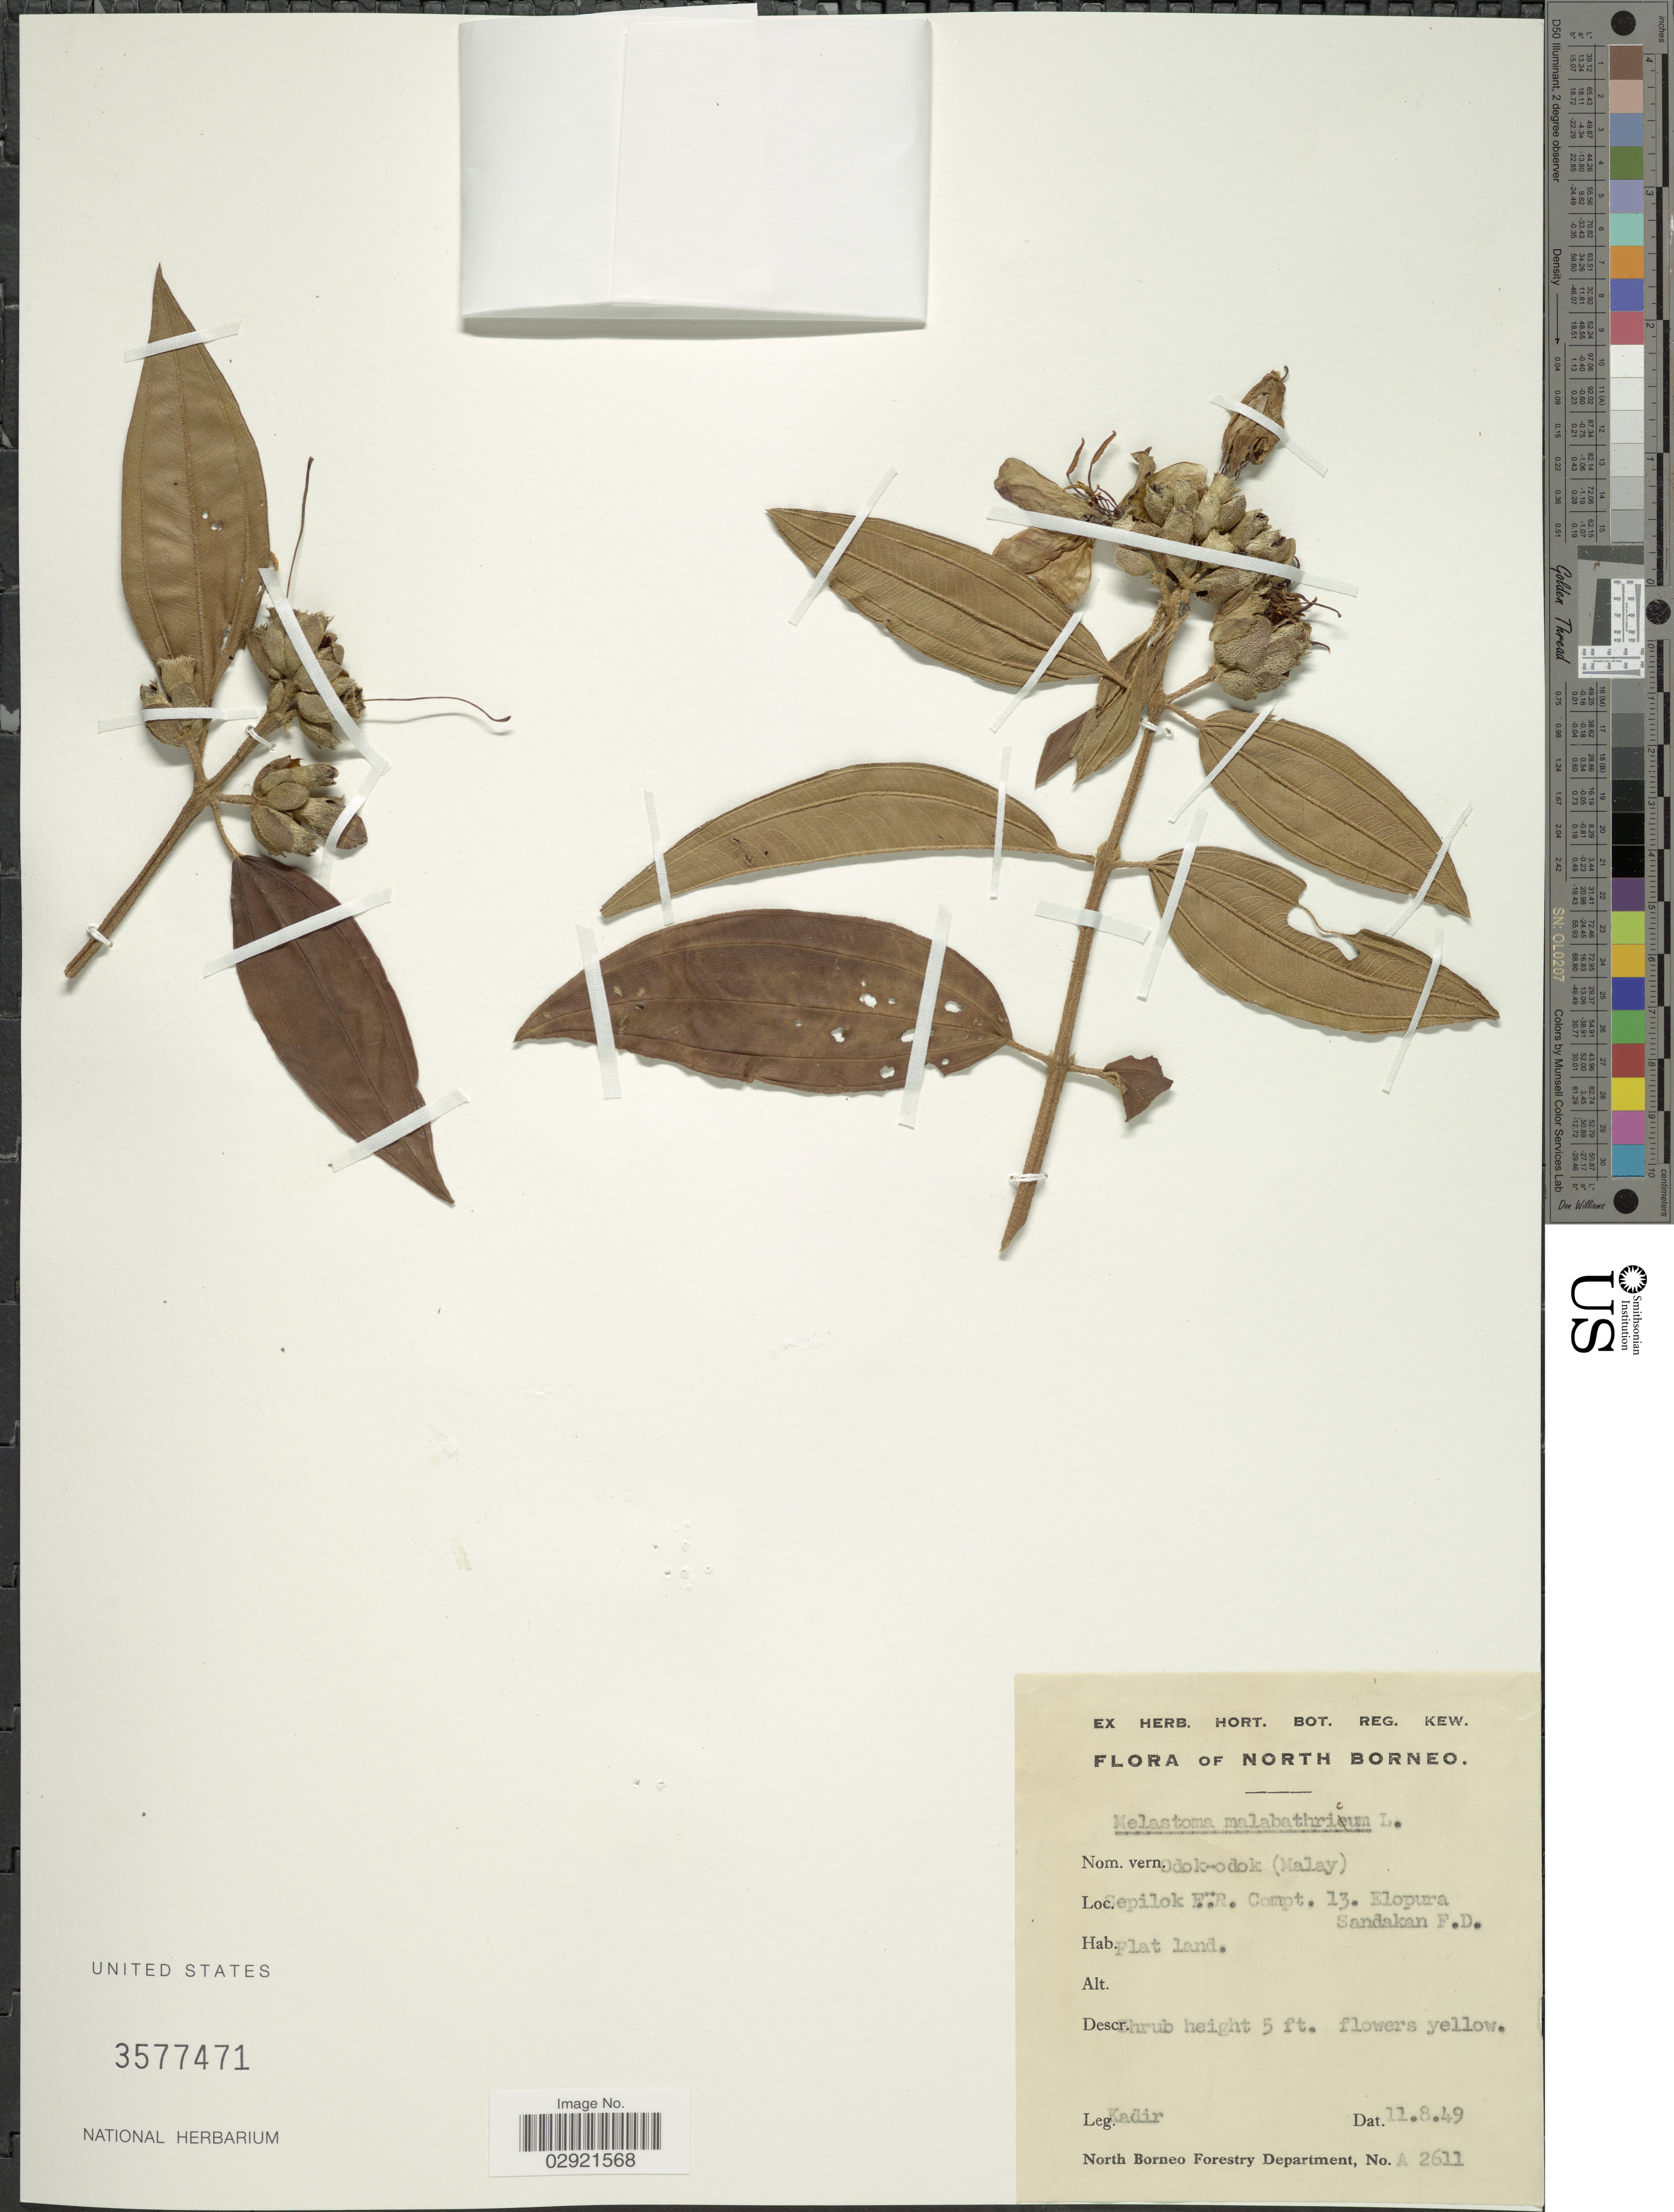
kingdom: Plantae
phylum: Tracheophyta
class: Magnoliopsida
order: Myrtales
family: Melastomataceae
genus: Melastoma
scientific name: Melastoma malabathricum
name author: L.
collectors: -. Kadir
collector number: A2611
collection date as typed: Transcribed d/m/y: 11/8/49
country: Malaysia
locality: North Borneo. Sepilok F.R. Compt. 13. Elopura Sandakan F.D.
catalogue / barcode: US 3577471